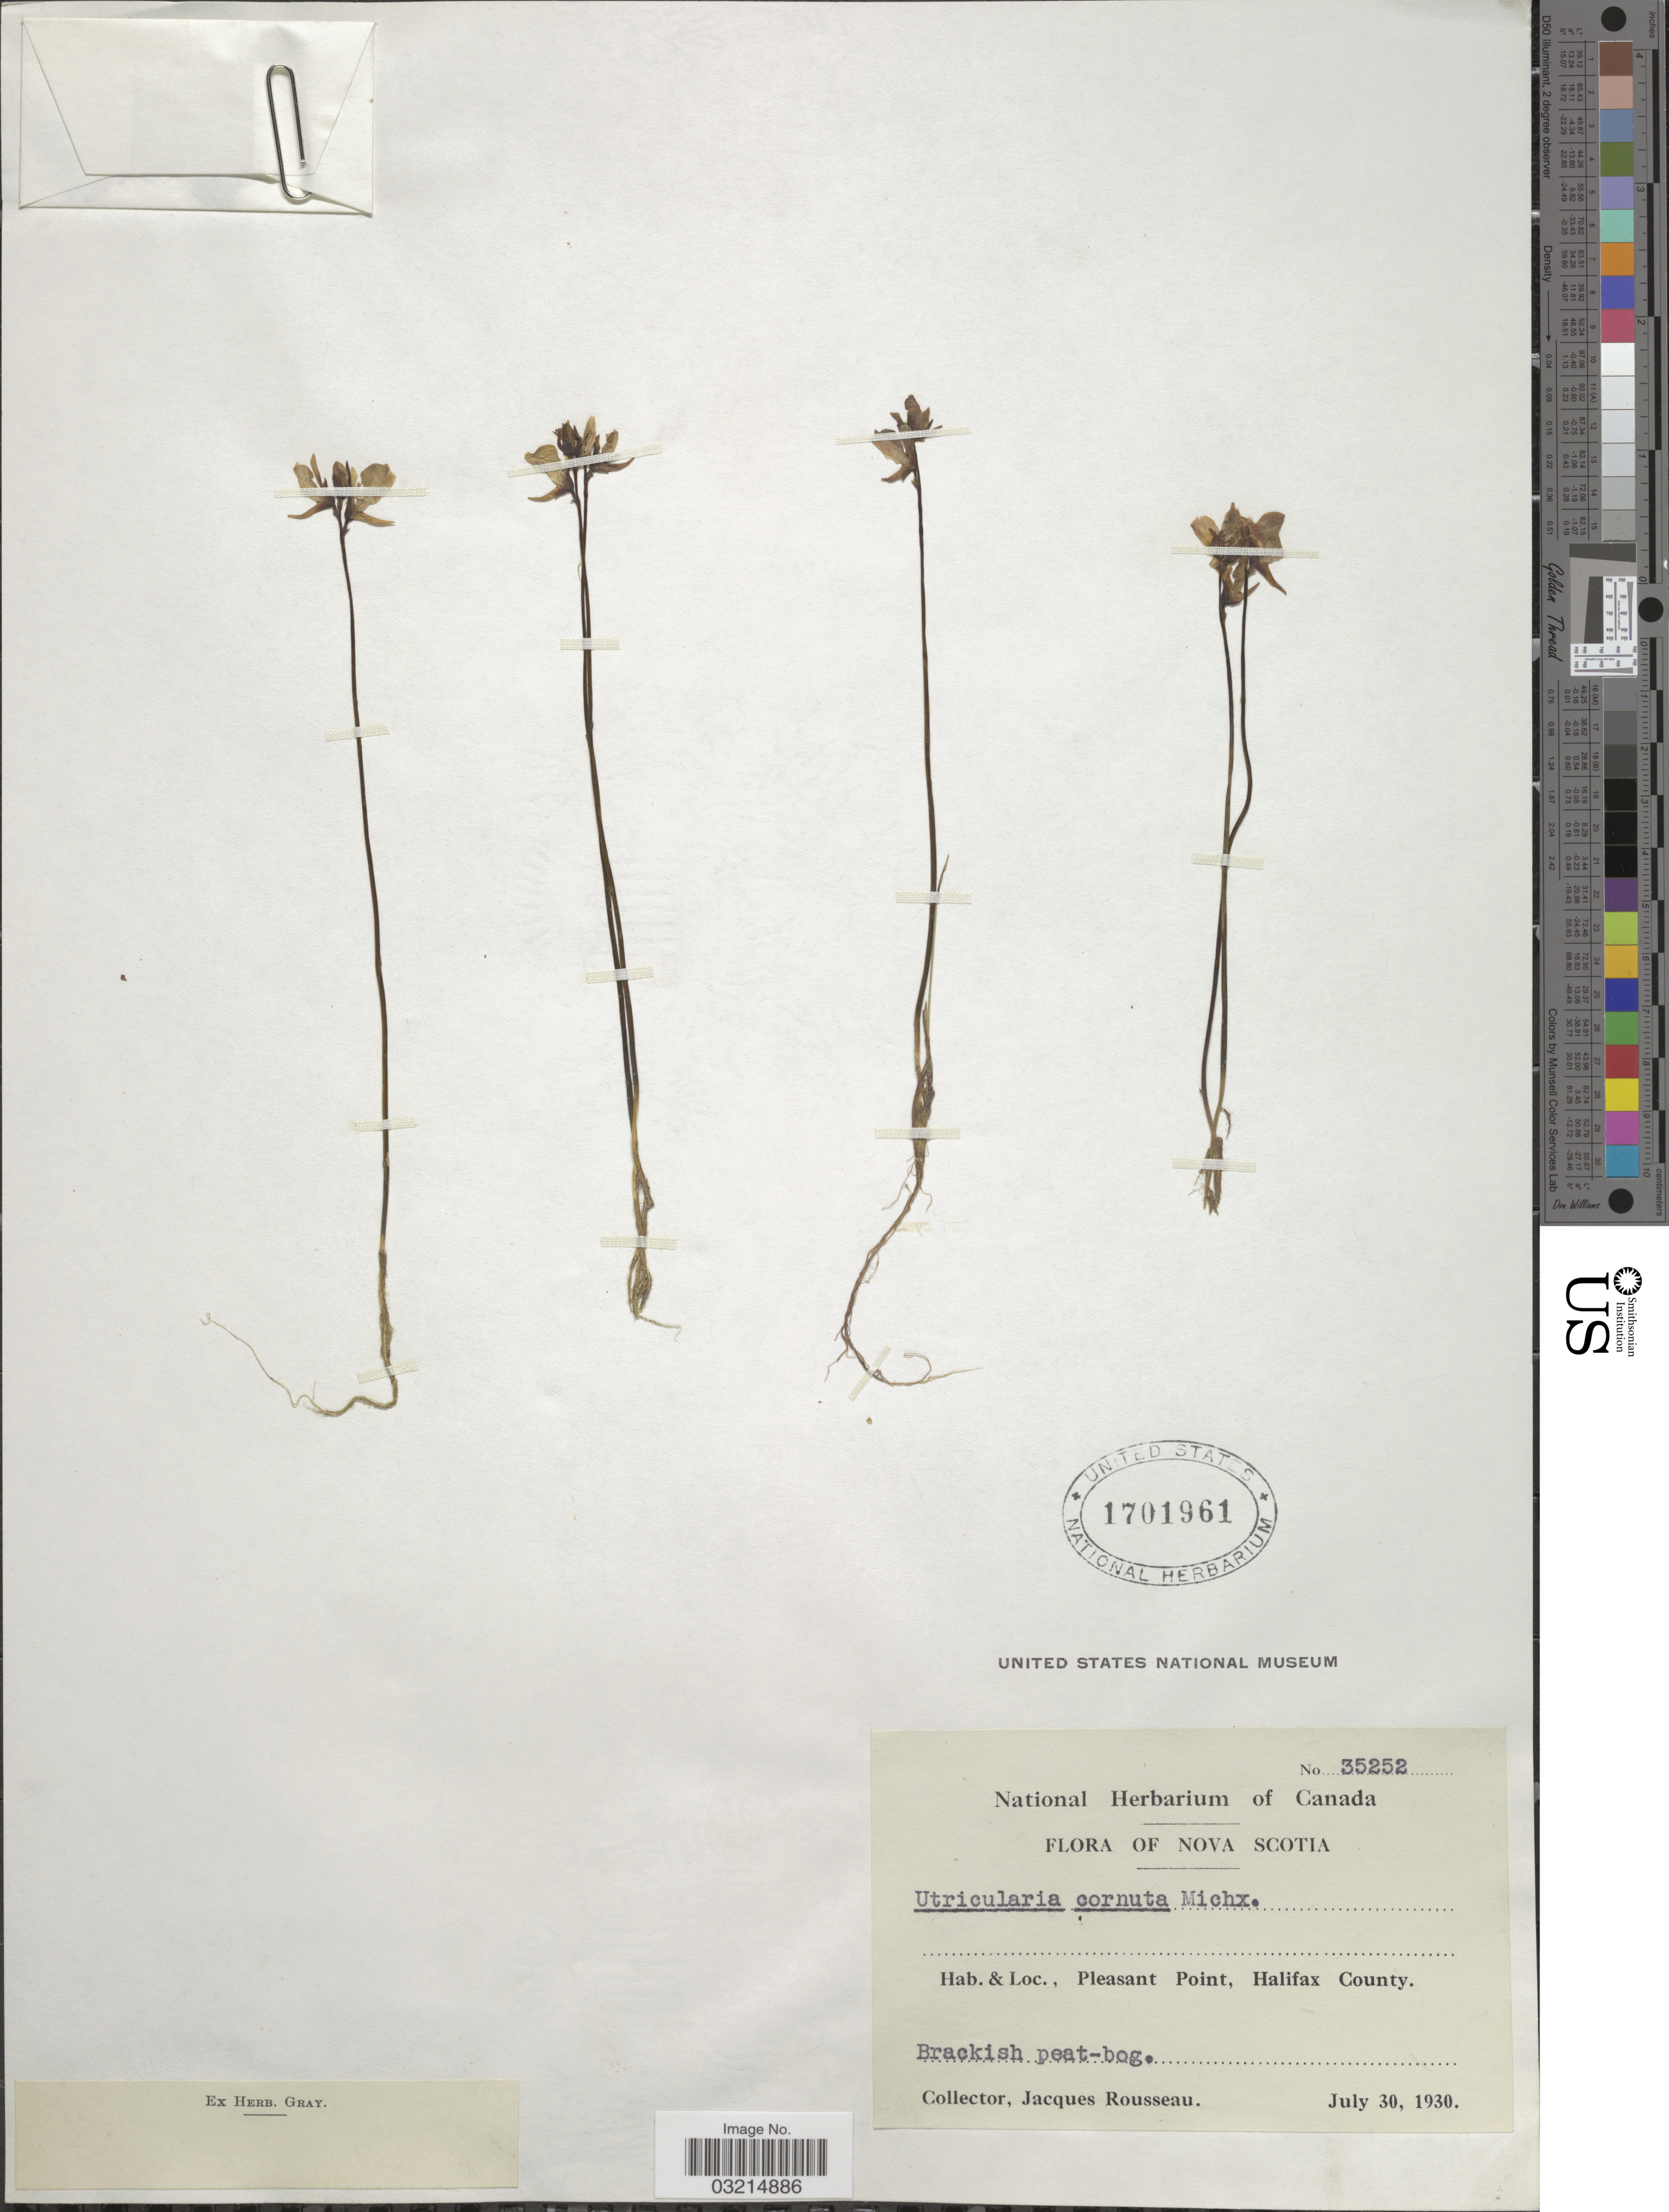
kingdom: Plantae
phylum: Tracheophyta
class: Magnoliopsida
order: Lamiales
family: Lentibulariaceae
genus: Utricularia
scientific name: Utricularia cornuta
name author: Michx.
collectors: J. Rousseau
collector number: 35252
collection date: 1930-07-30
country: Canada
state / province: Nova Scotia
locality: Pleasant Point, Halifax County.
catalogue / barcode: US 1701961